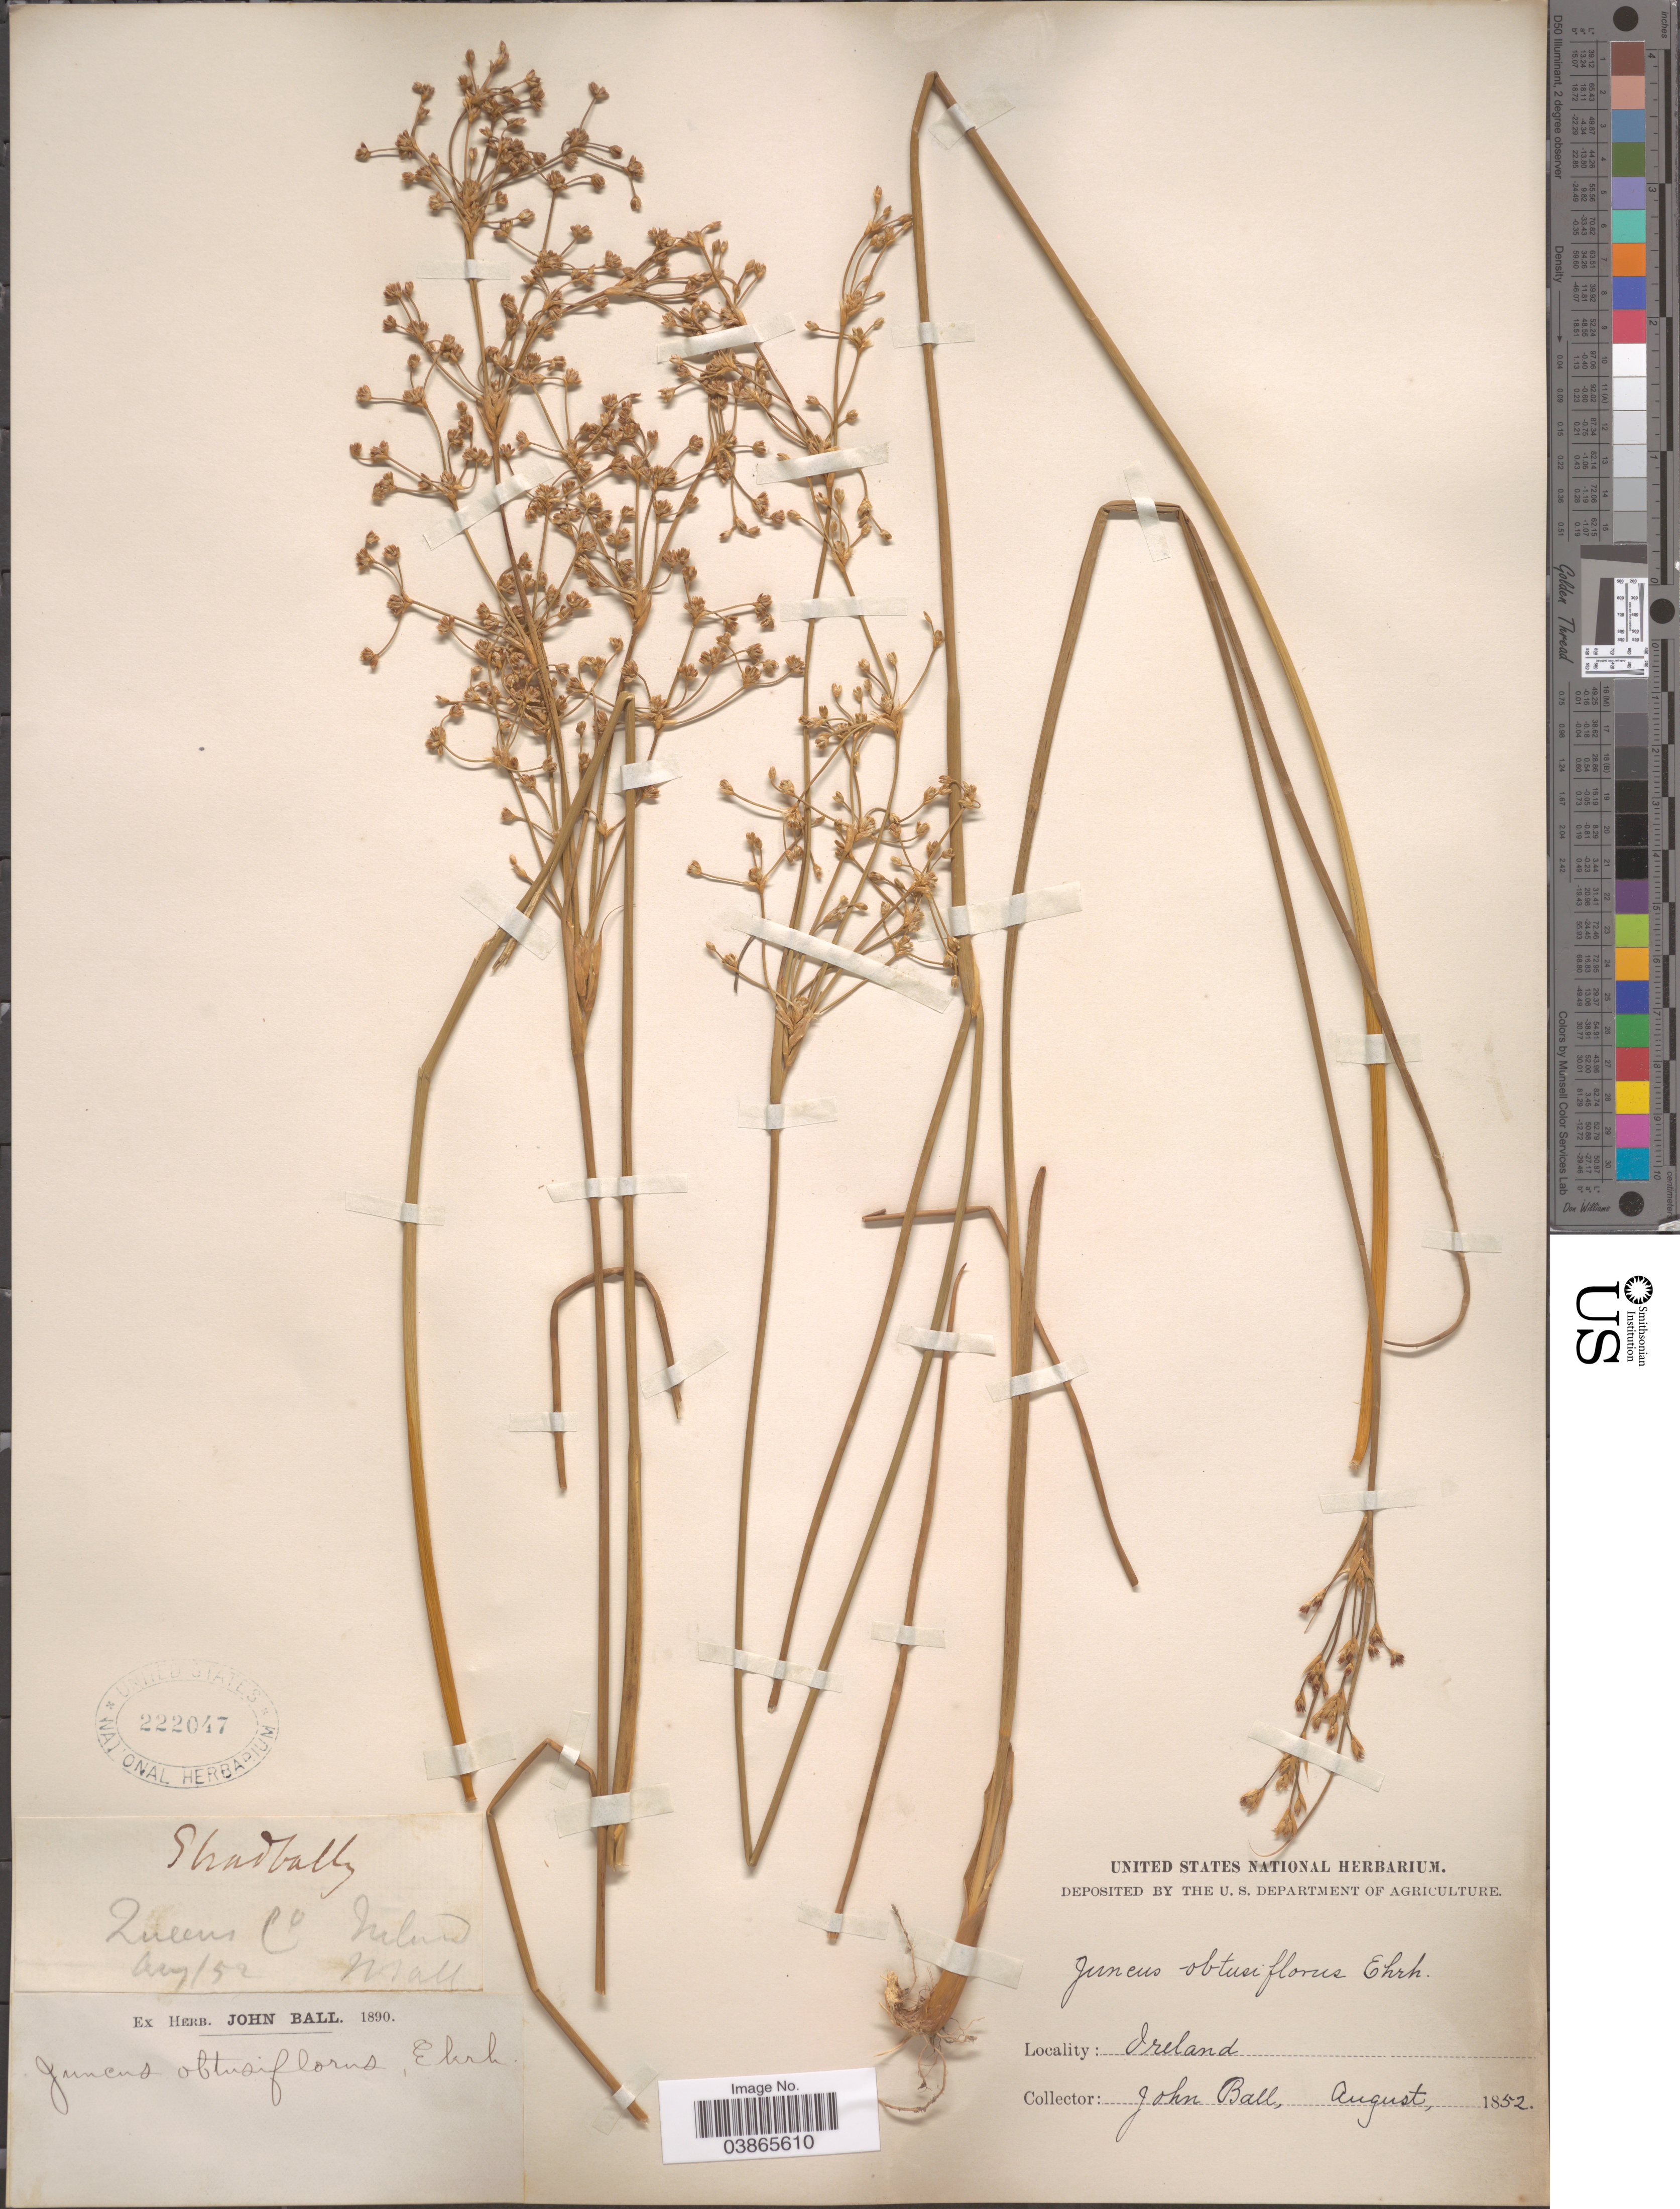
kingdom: Plantae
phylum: Tracheophyta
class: Liliopsida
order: Poales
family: Juncaceae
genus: Juncus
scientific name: Juncus obtusiflorus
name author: Ehrh. ex Hoffm.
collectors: J. Ball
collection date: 1852-08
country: Ireland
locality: Queens Co.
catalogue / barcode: US 222047